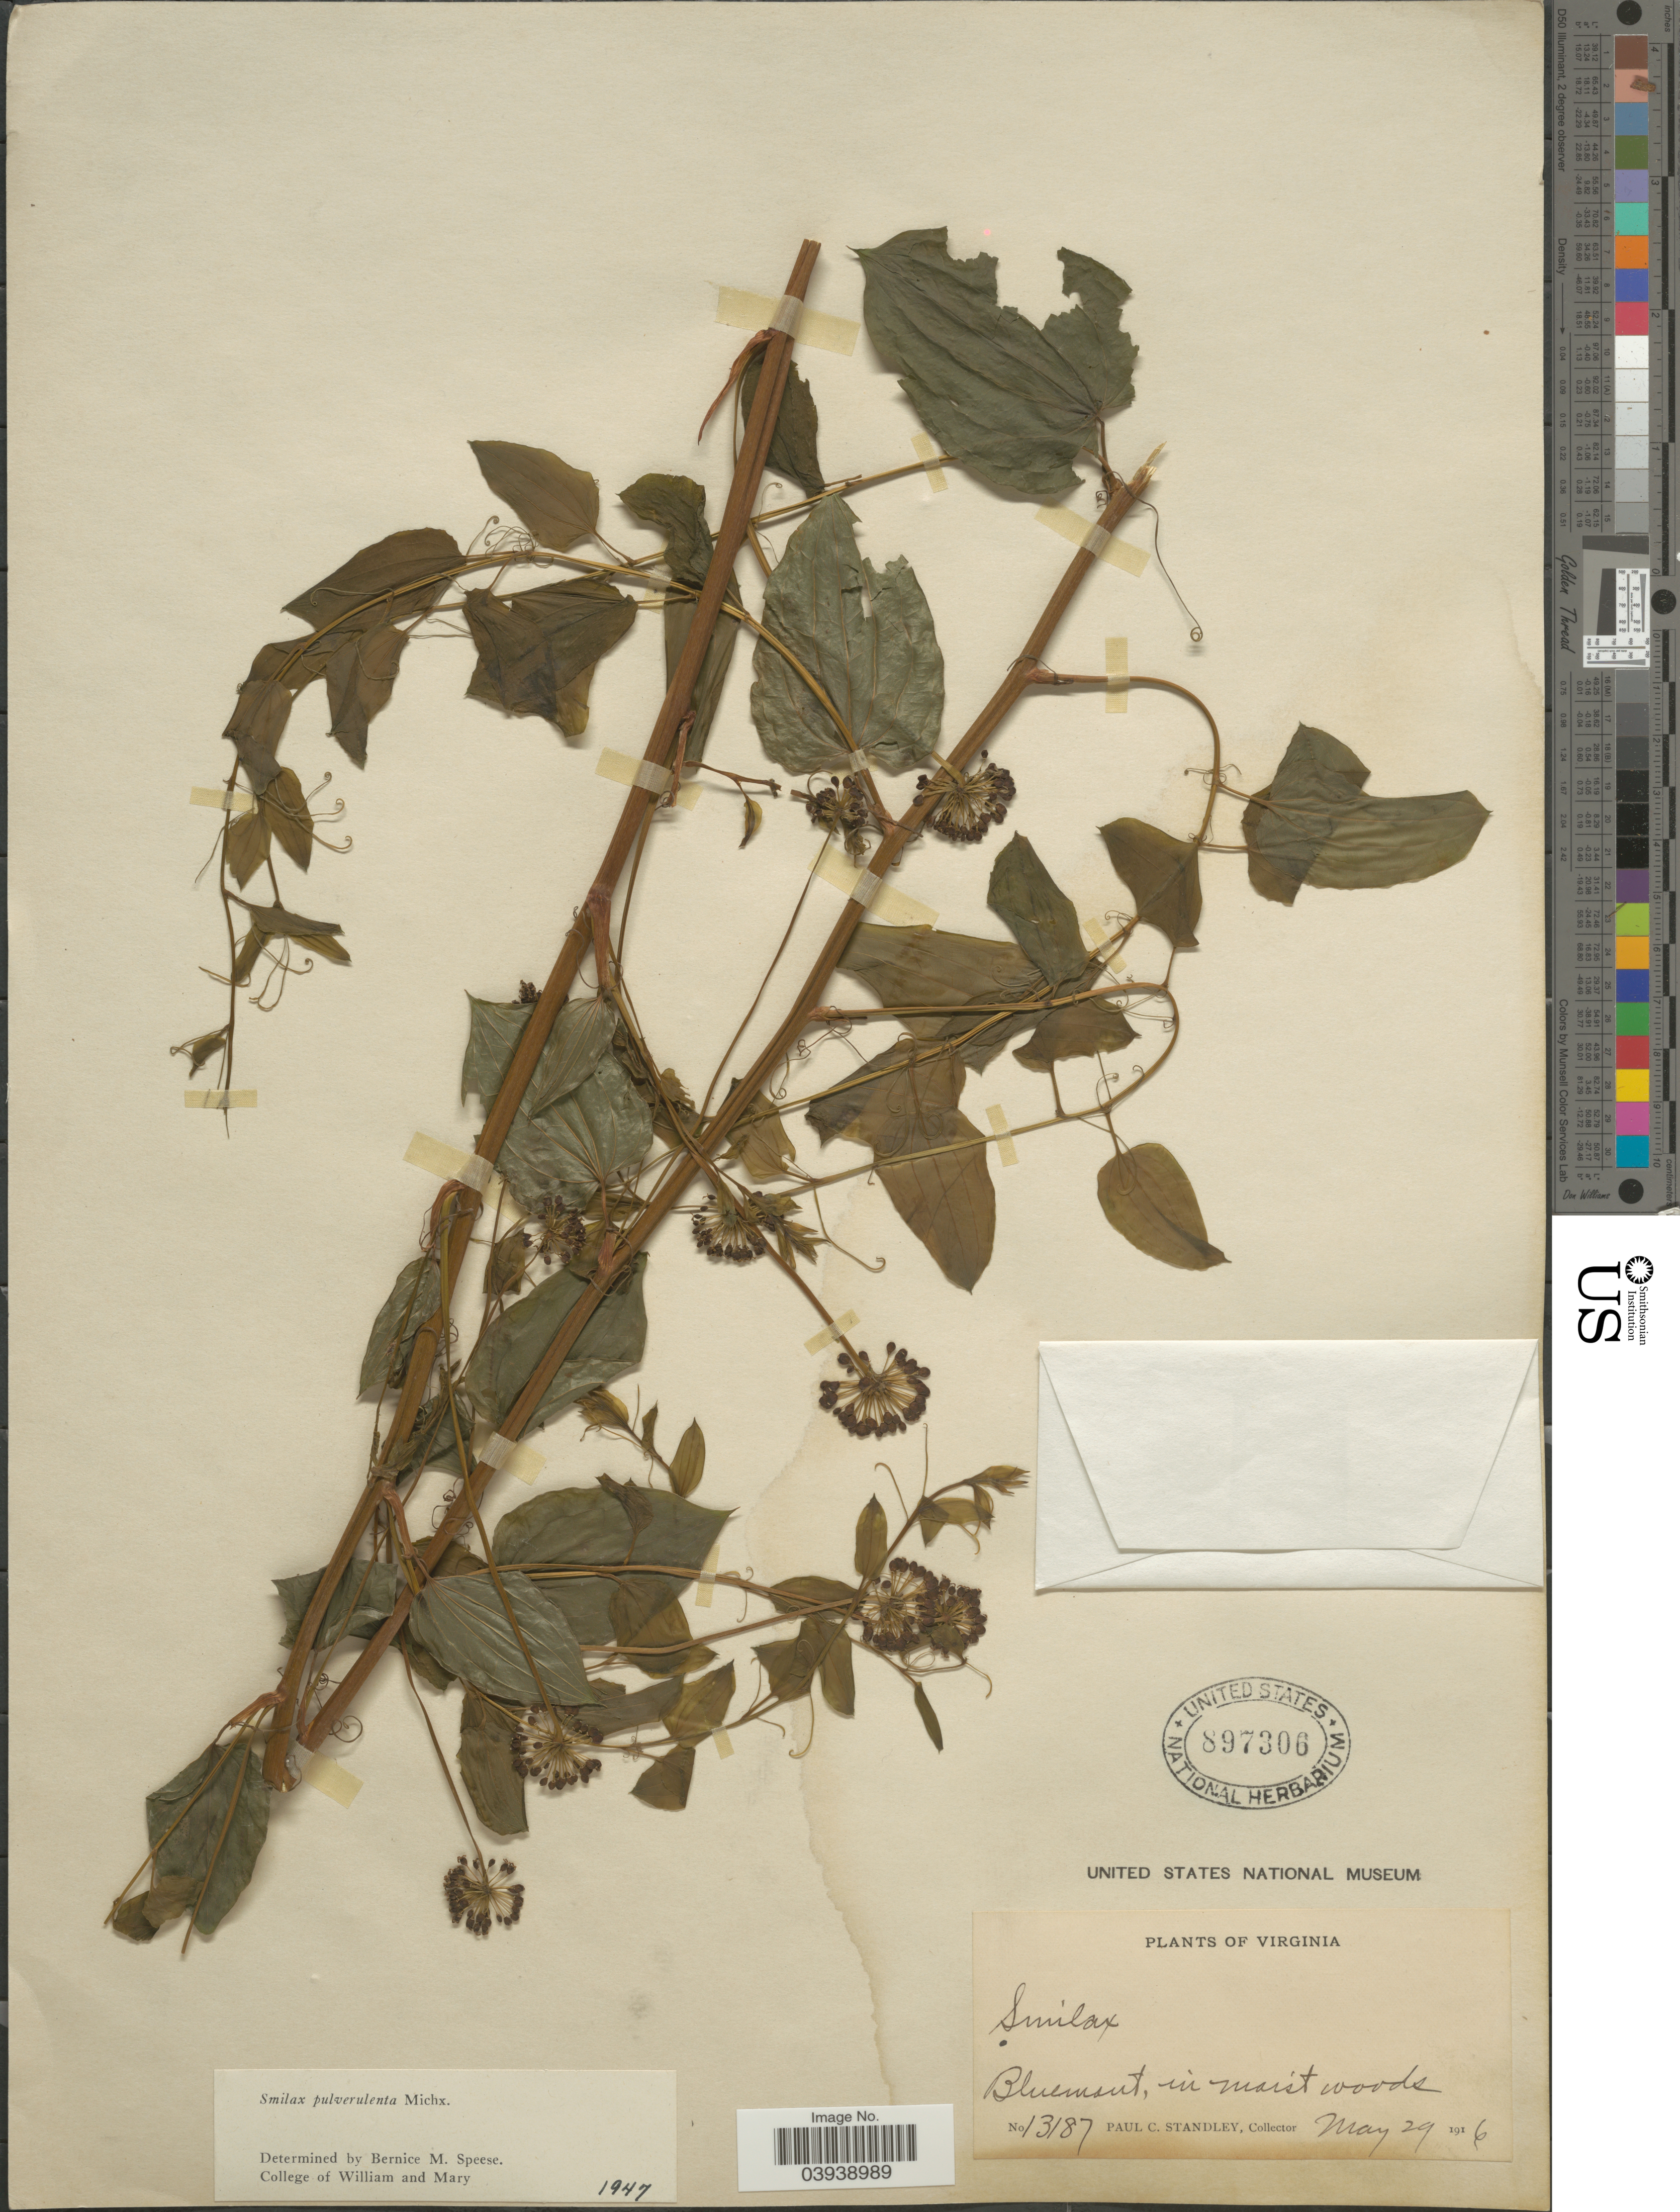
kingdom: Plantae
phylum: Tracheophyta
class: Liliopsida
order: Liliales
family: Smilacaceae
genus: Smilax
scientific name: Smilax pulverulenta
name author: Michx.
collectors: P. C. Standley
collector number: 13187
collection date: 1916-05-29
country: United States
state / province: Virginia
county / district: Loudoun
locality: Bluemont, in moist woods.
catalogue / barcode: US 897306